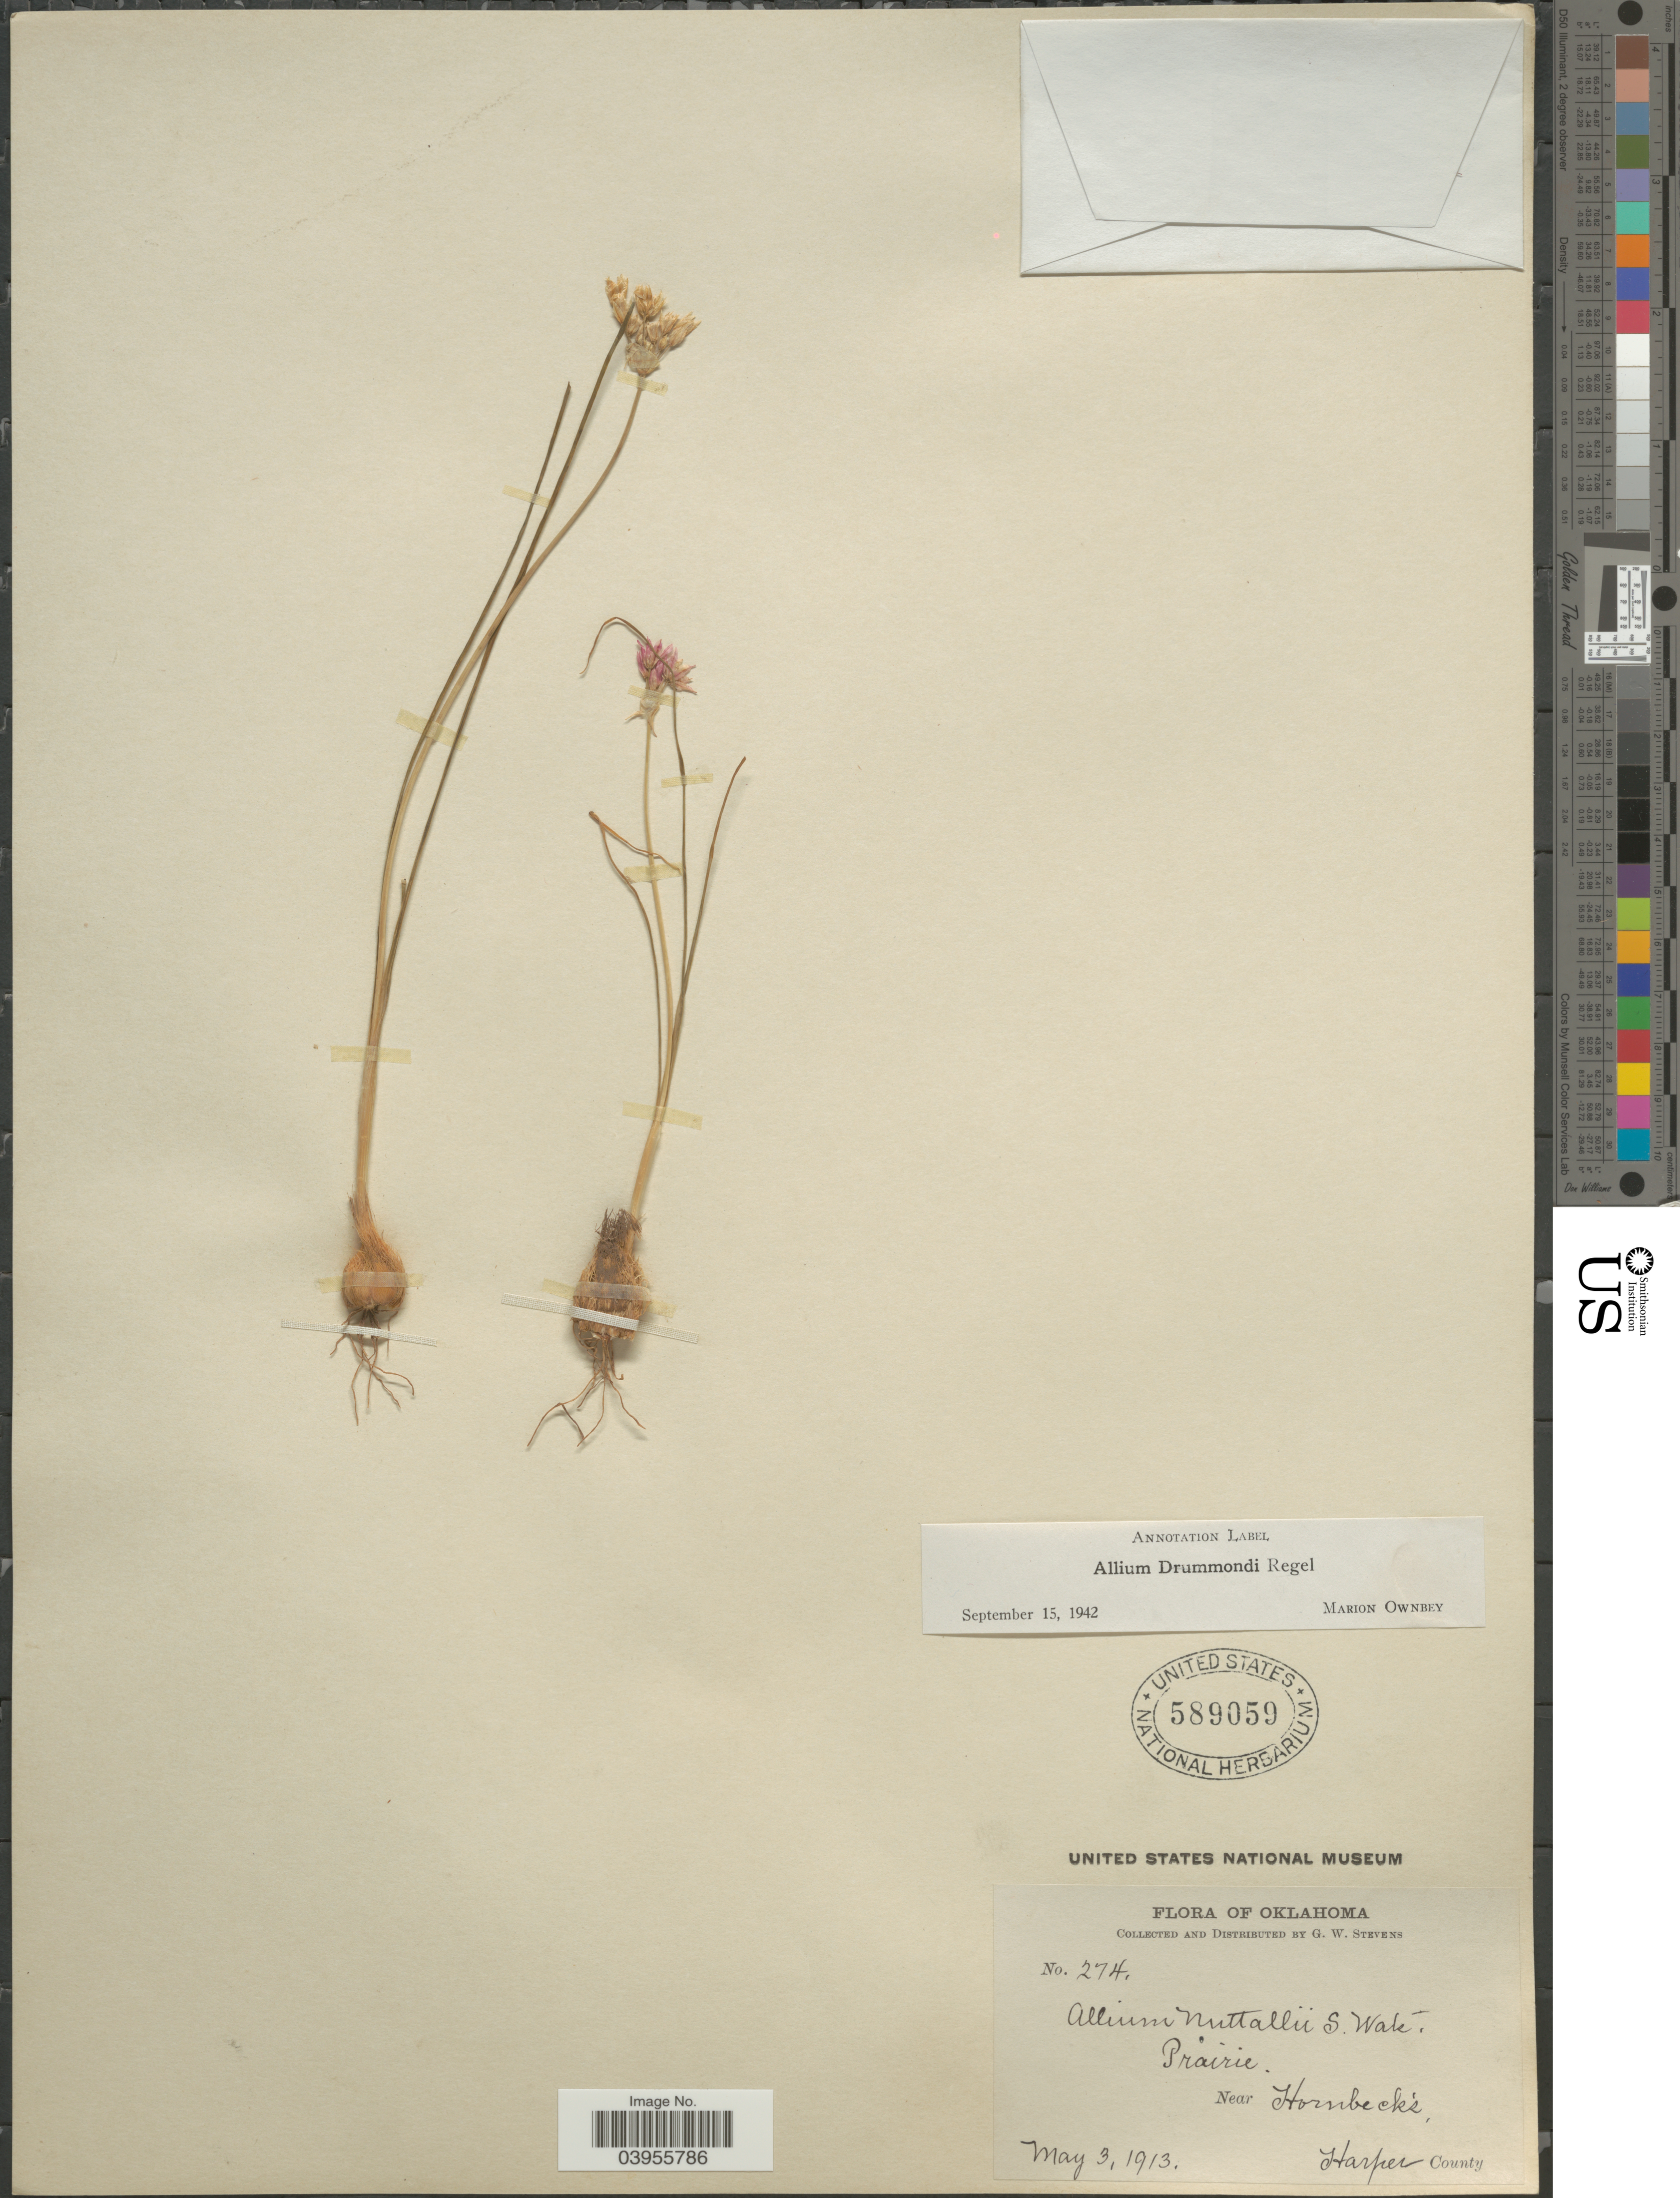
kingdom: Plantae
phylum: Tracheophyta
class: Liliopsida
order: Asparagales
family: Amaryllidaceae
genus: Allium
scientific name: Allium drummondii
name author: Regel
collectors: G. W. Stevens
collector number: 274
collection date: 1913-05-03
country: United States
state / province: Oklahoma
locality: Near Hornbeck's. Harper County.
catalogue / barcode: US 589059